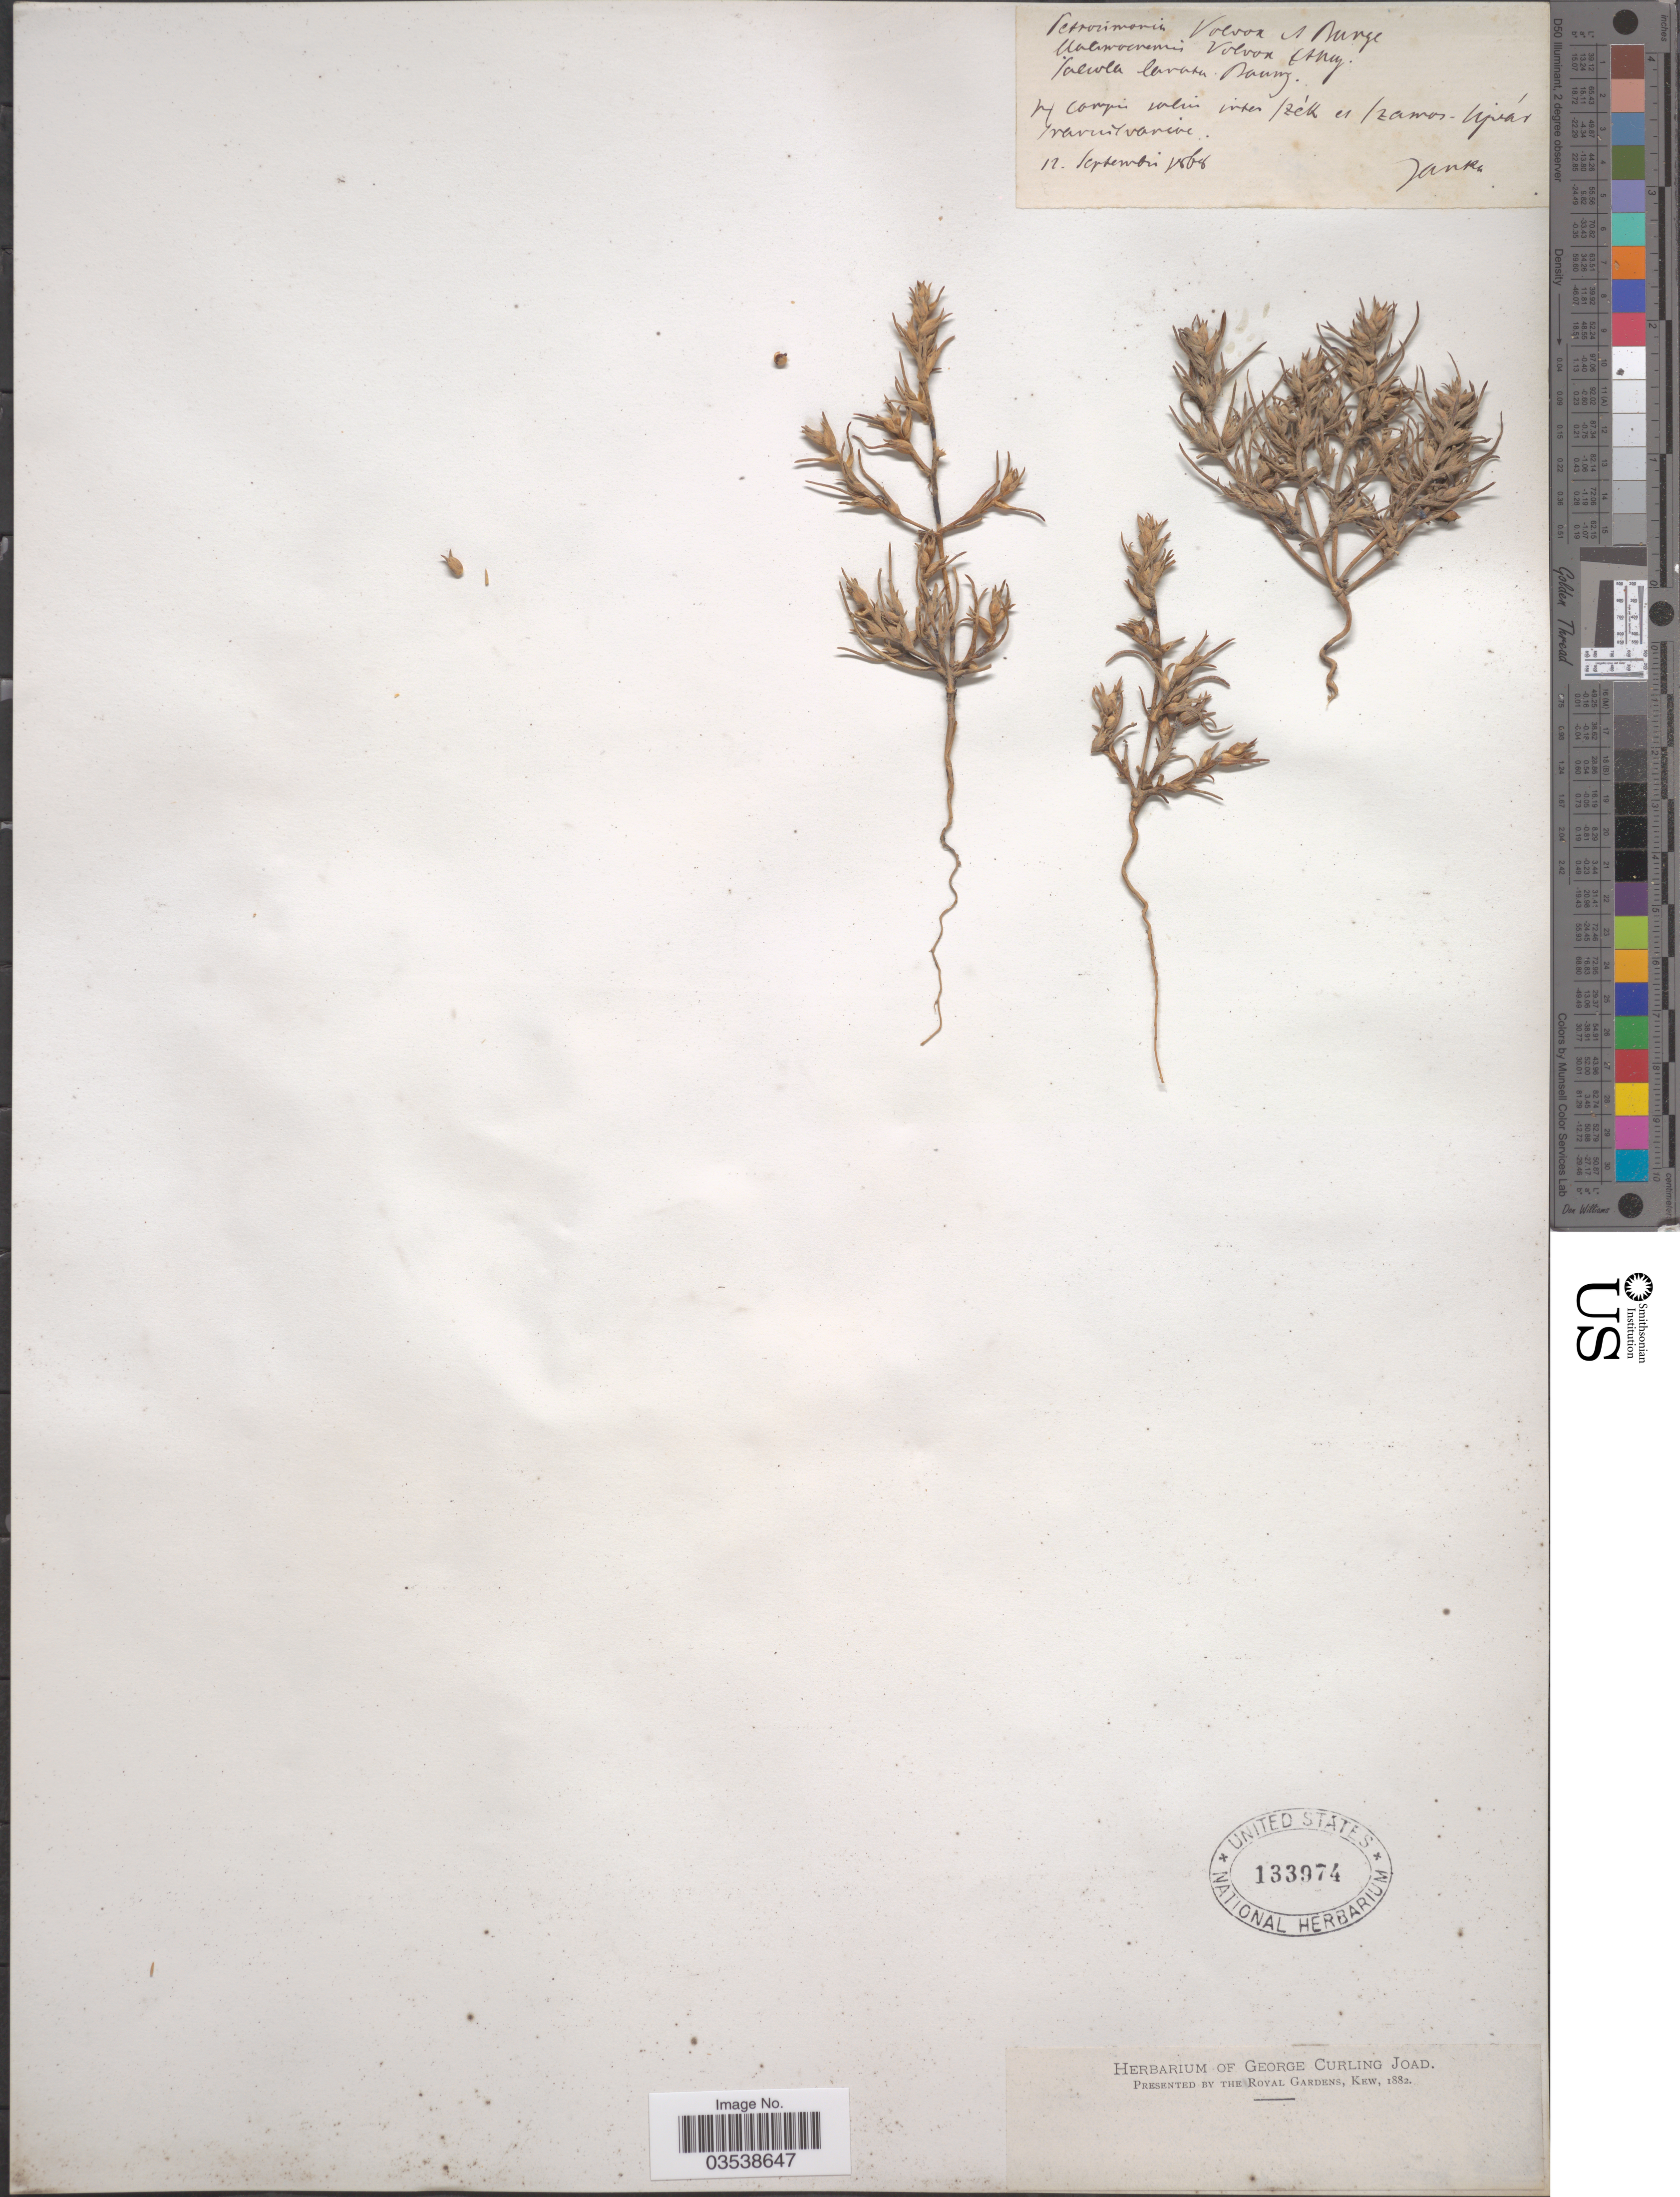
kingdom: Plantae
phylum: Tracheophyta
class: Magnoliopsida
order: Caryophyllales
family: Amaranthaceae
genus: Halimocnemis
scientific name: Halimocnemis volvox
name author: (Pall.) C.A. Mey.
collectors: V. Janka von Bulcs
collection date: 1868-09-12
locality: Inter / Zék e/ Zamos-Upiár. [interpreted]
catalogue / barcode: US 133974